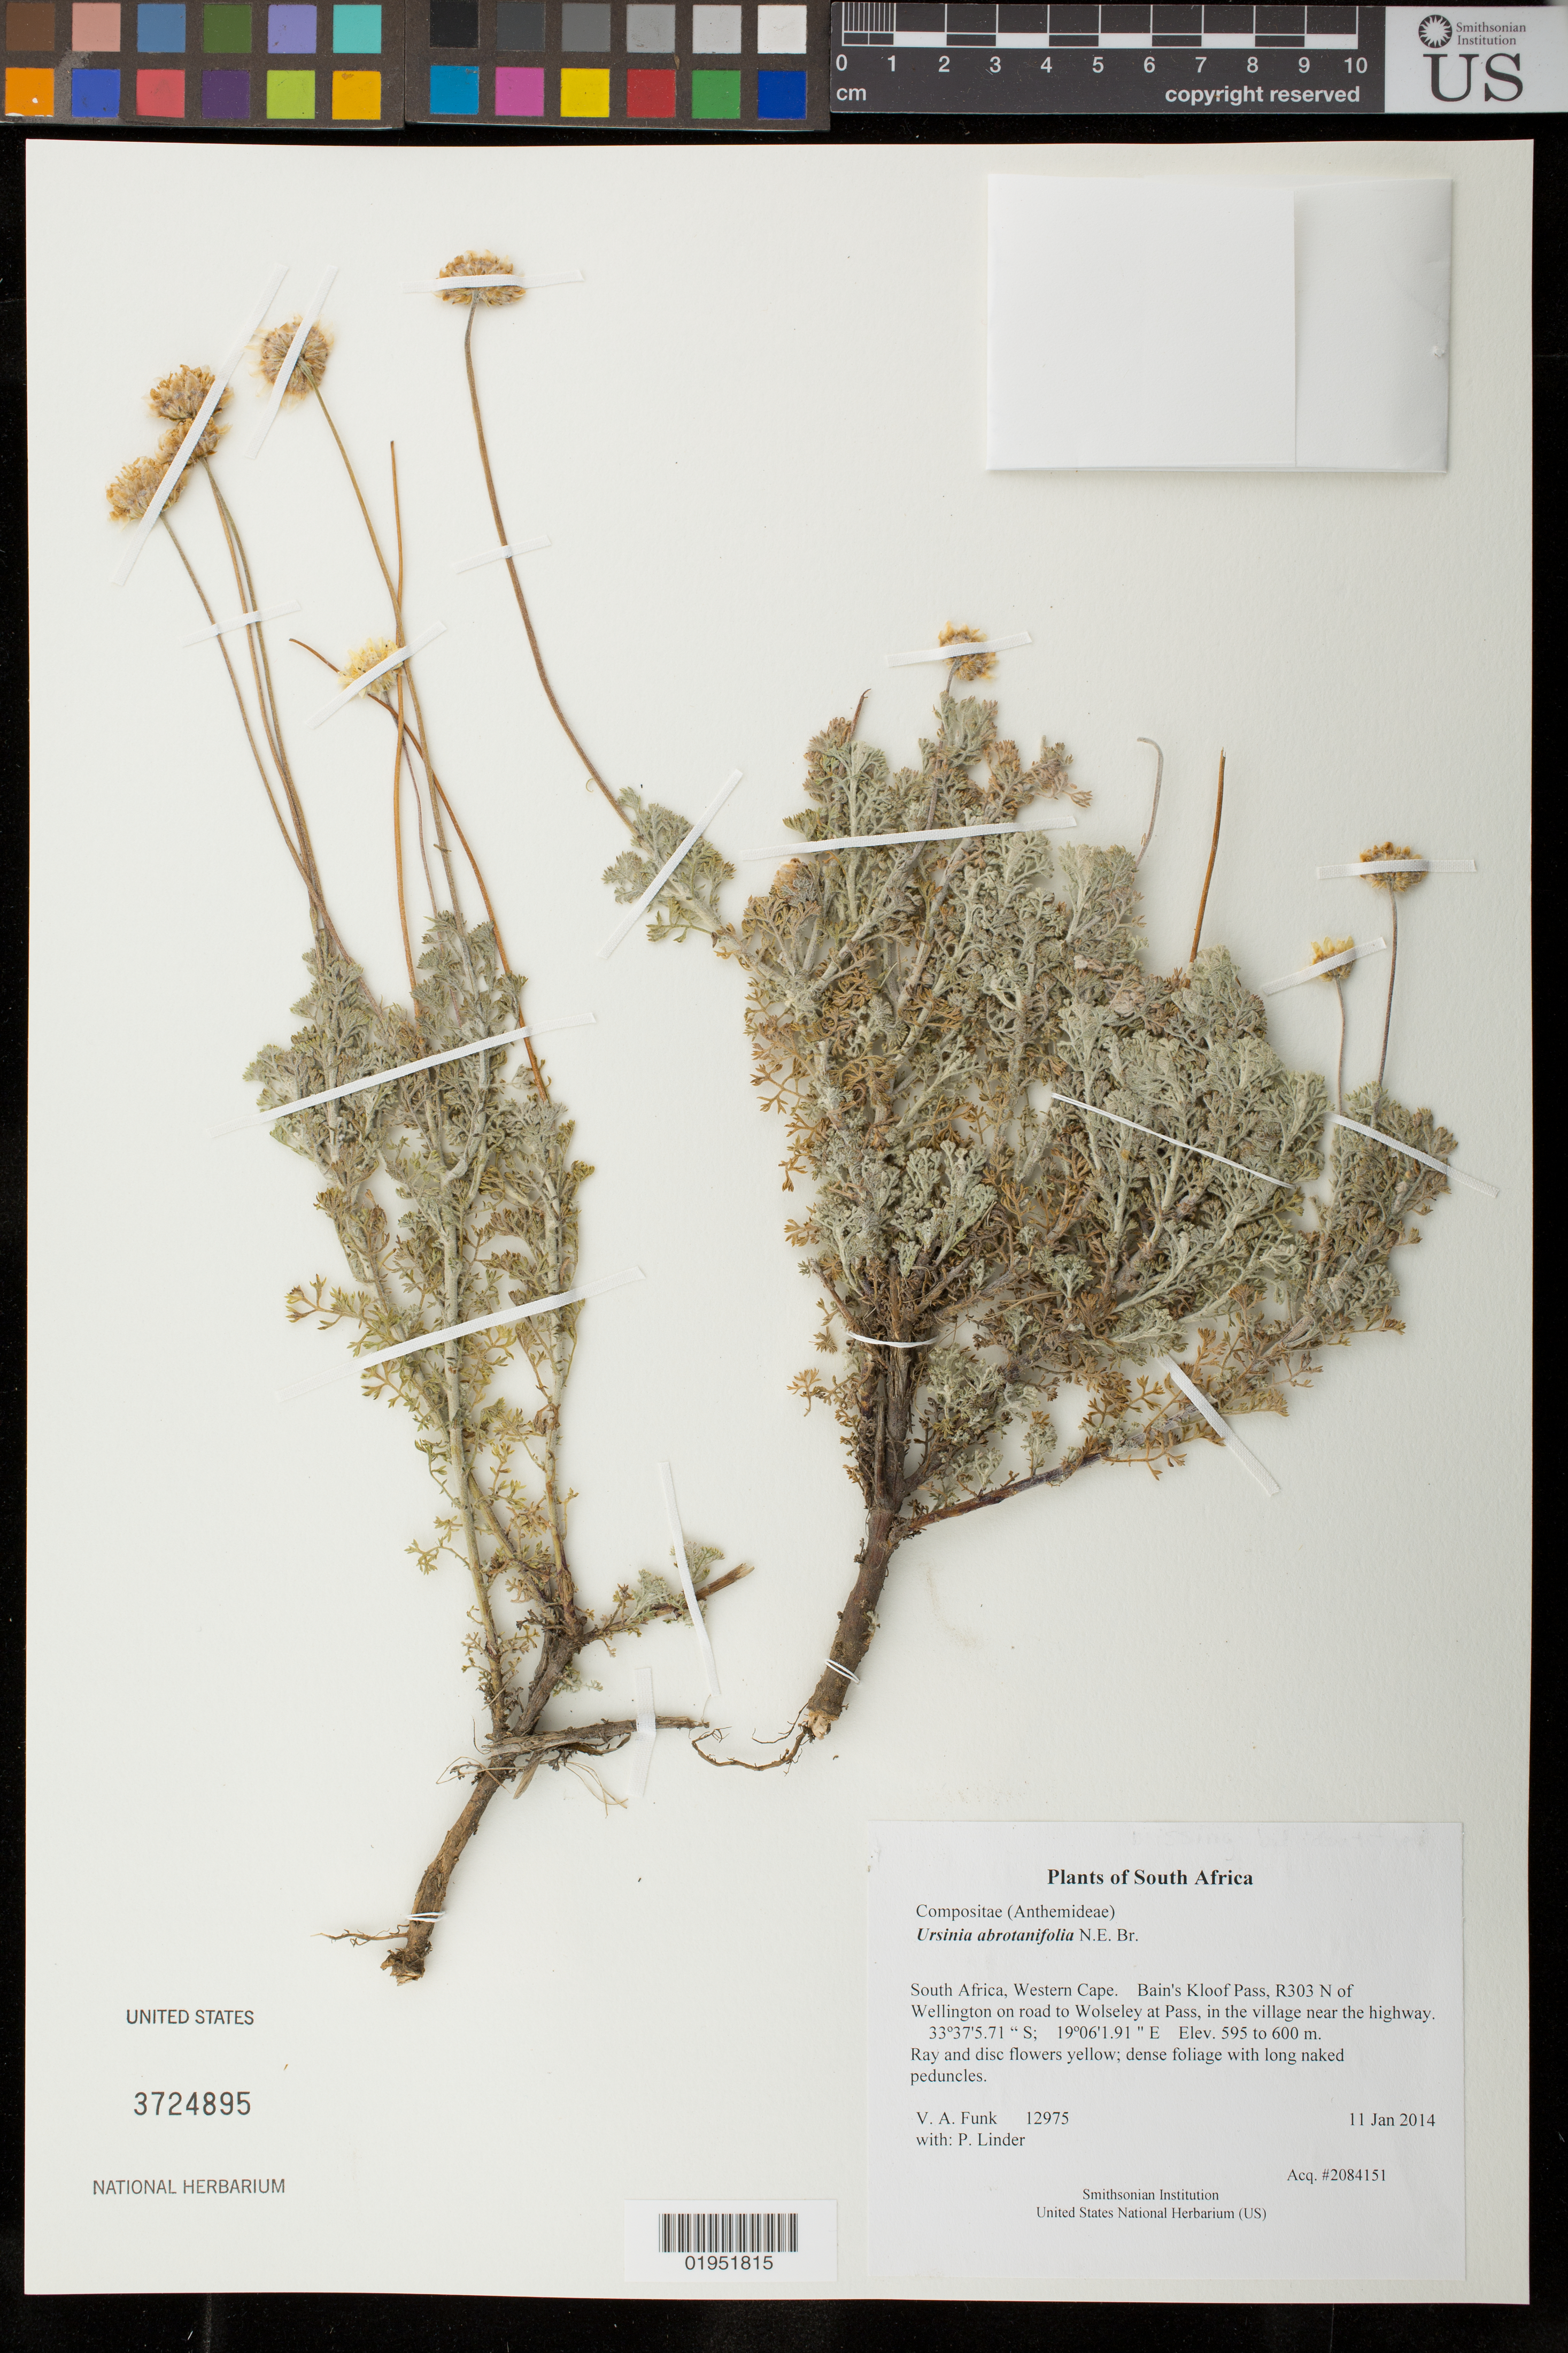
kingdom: Plantae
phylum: Tracheophyta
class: Magnoliopsida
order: Asterales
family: Asteraceae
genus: Ursinia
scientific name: Ursinia abrotanifolia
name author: N.E. Br.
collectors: P. Linder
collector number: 12975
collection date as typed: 11 Jan 2014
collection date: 2014-01-11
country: South Africa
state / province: Western Cape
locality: Bain's Kloof Pass, R303 N of Wellington on road to Wolseley at Pass, hike to Bobbejaans waterfall.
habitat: Common in the village near the highway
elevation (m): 600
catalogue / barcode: US 3724895